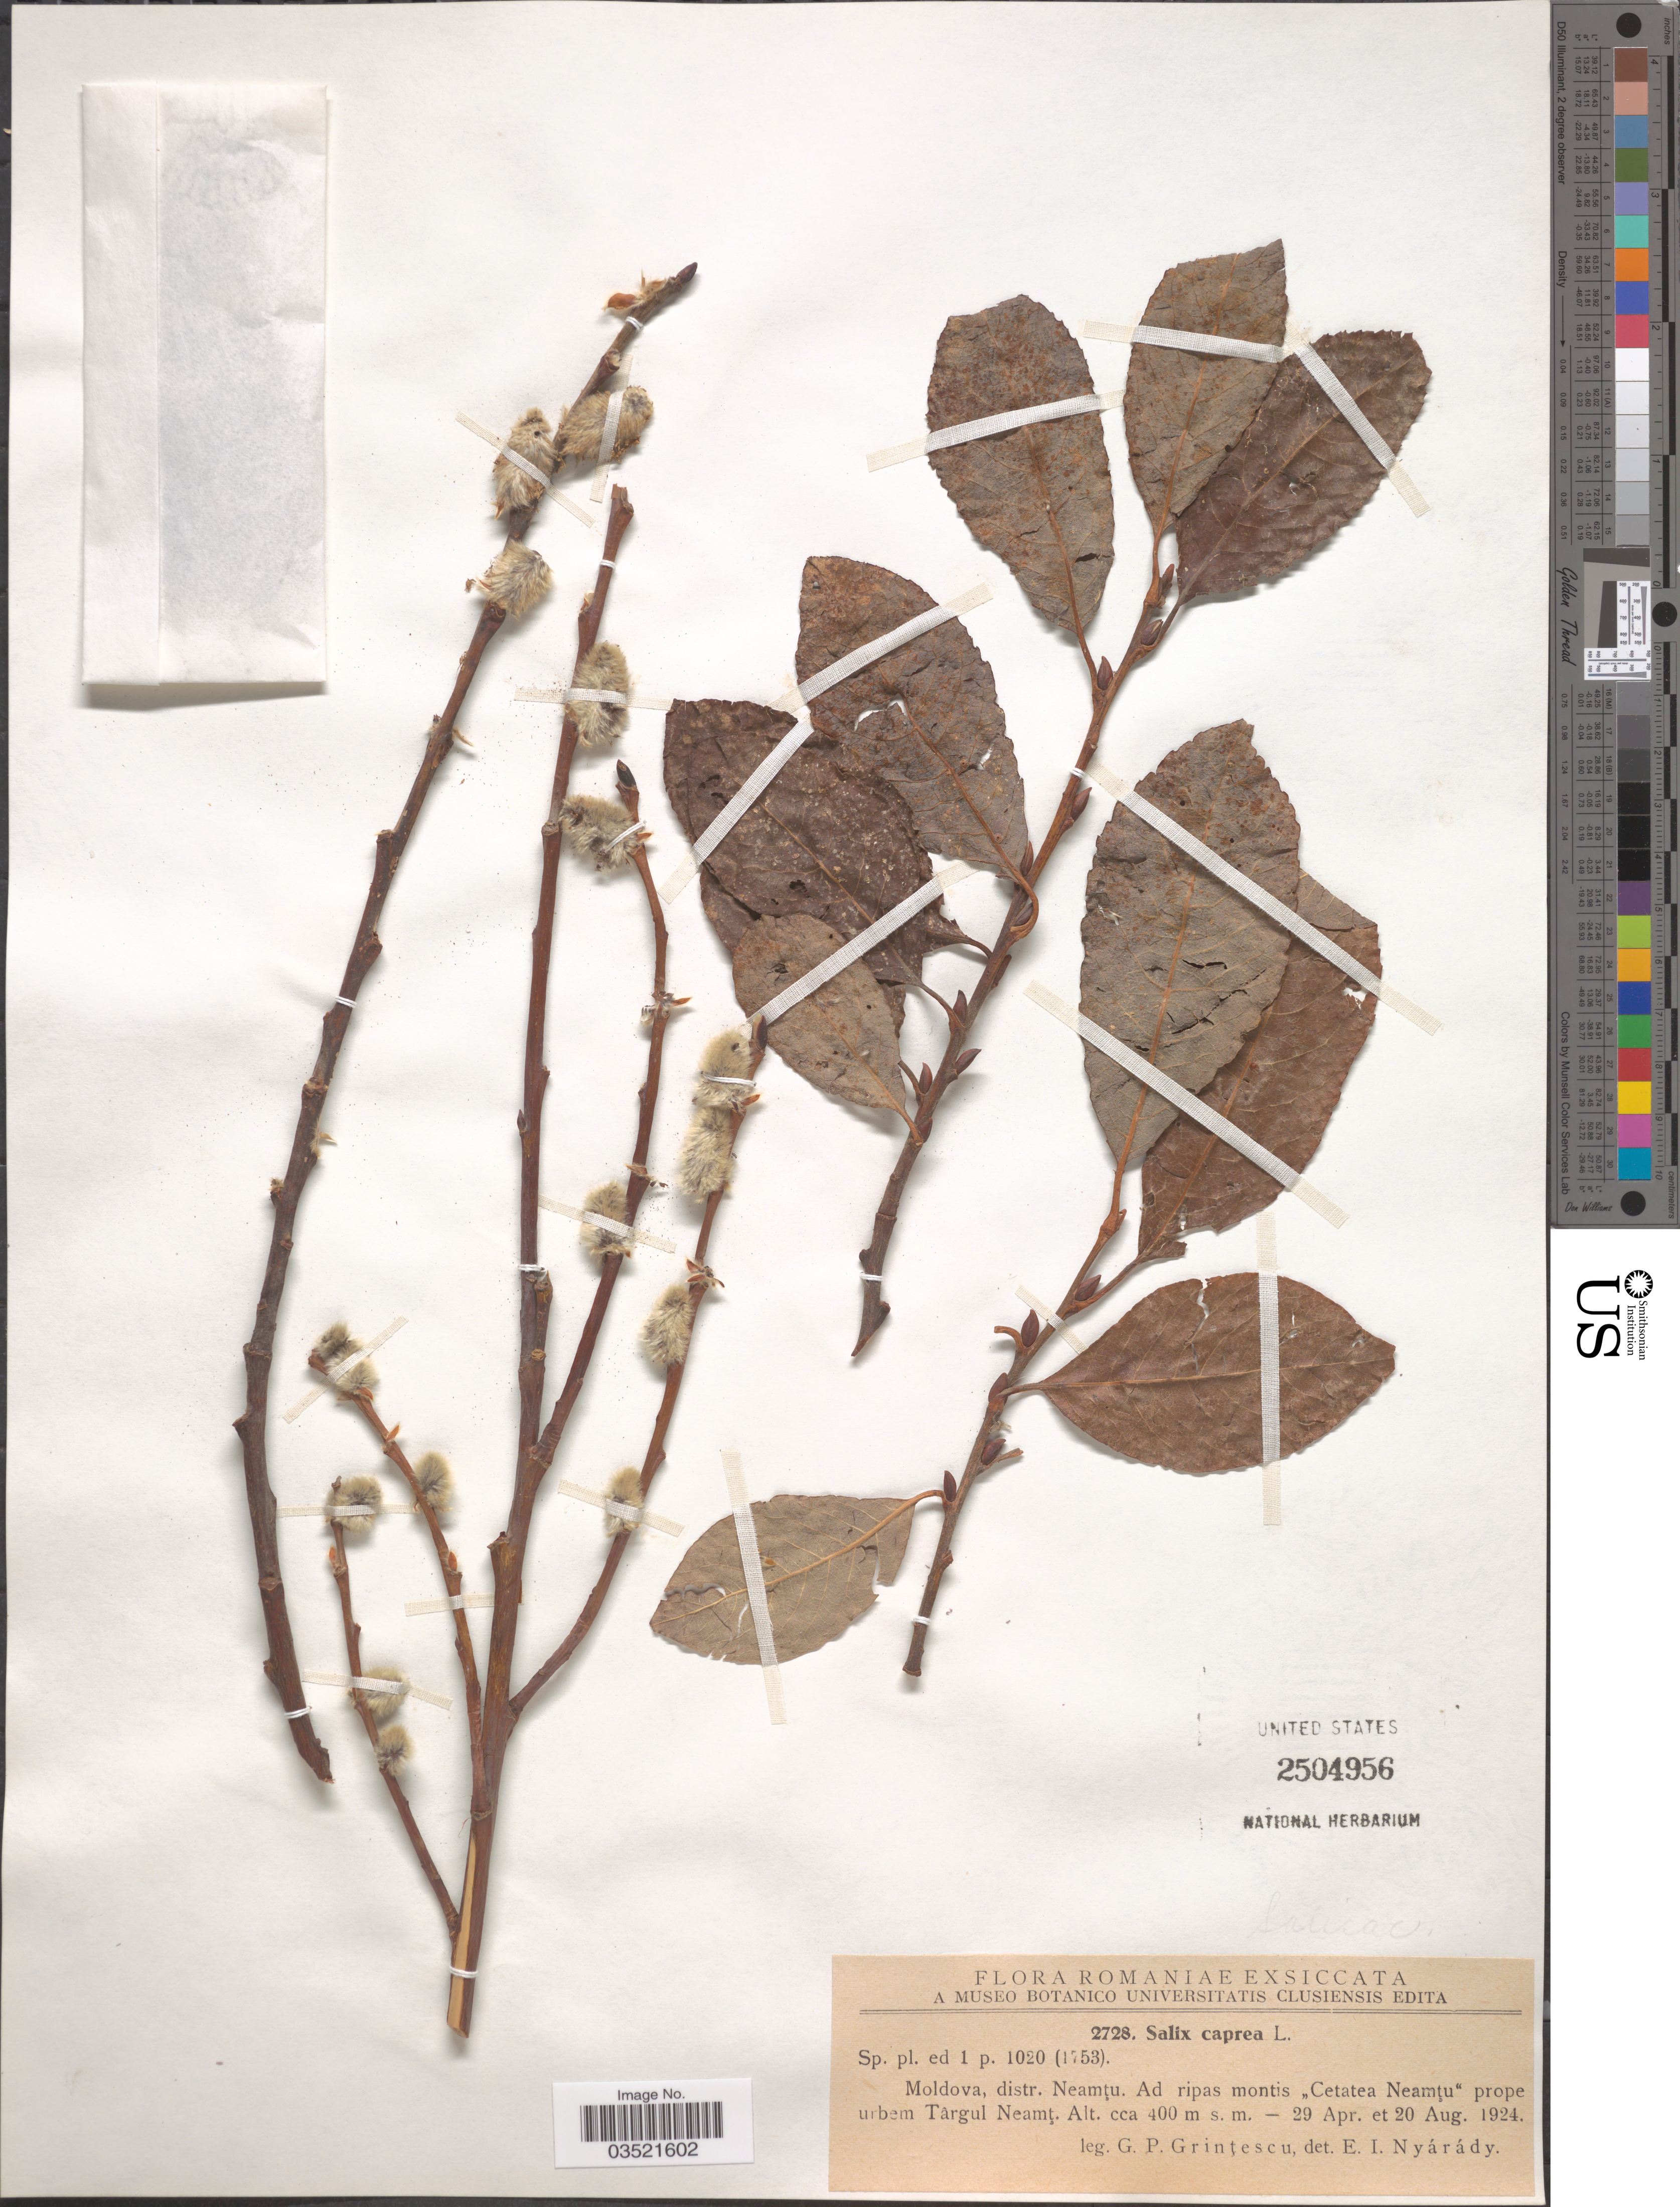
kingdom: Plantae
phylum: Tracheophyta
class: Magnoliopsida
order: Malpighiales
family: Salicaceae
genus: Salix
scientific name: Salix caprea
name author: L.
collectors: G. Grintescu & E. Nyárády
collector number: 2728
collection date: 1924-04-29/1924-08-20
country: Moldova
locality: Distr. Neamtu. Ad ripas montis "Cetatea Neamtu" prope urbem Neamt.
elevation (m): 400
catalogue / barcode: US 2504956